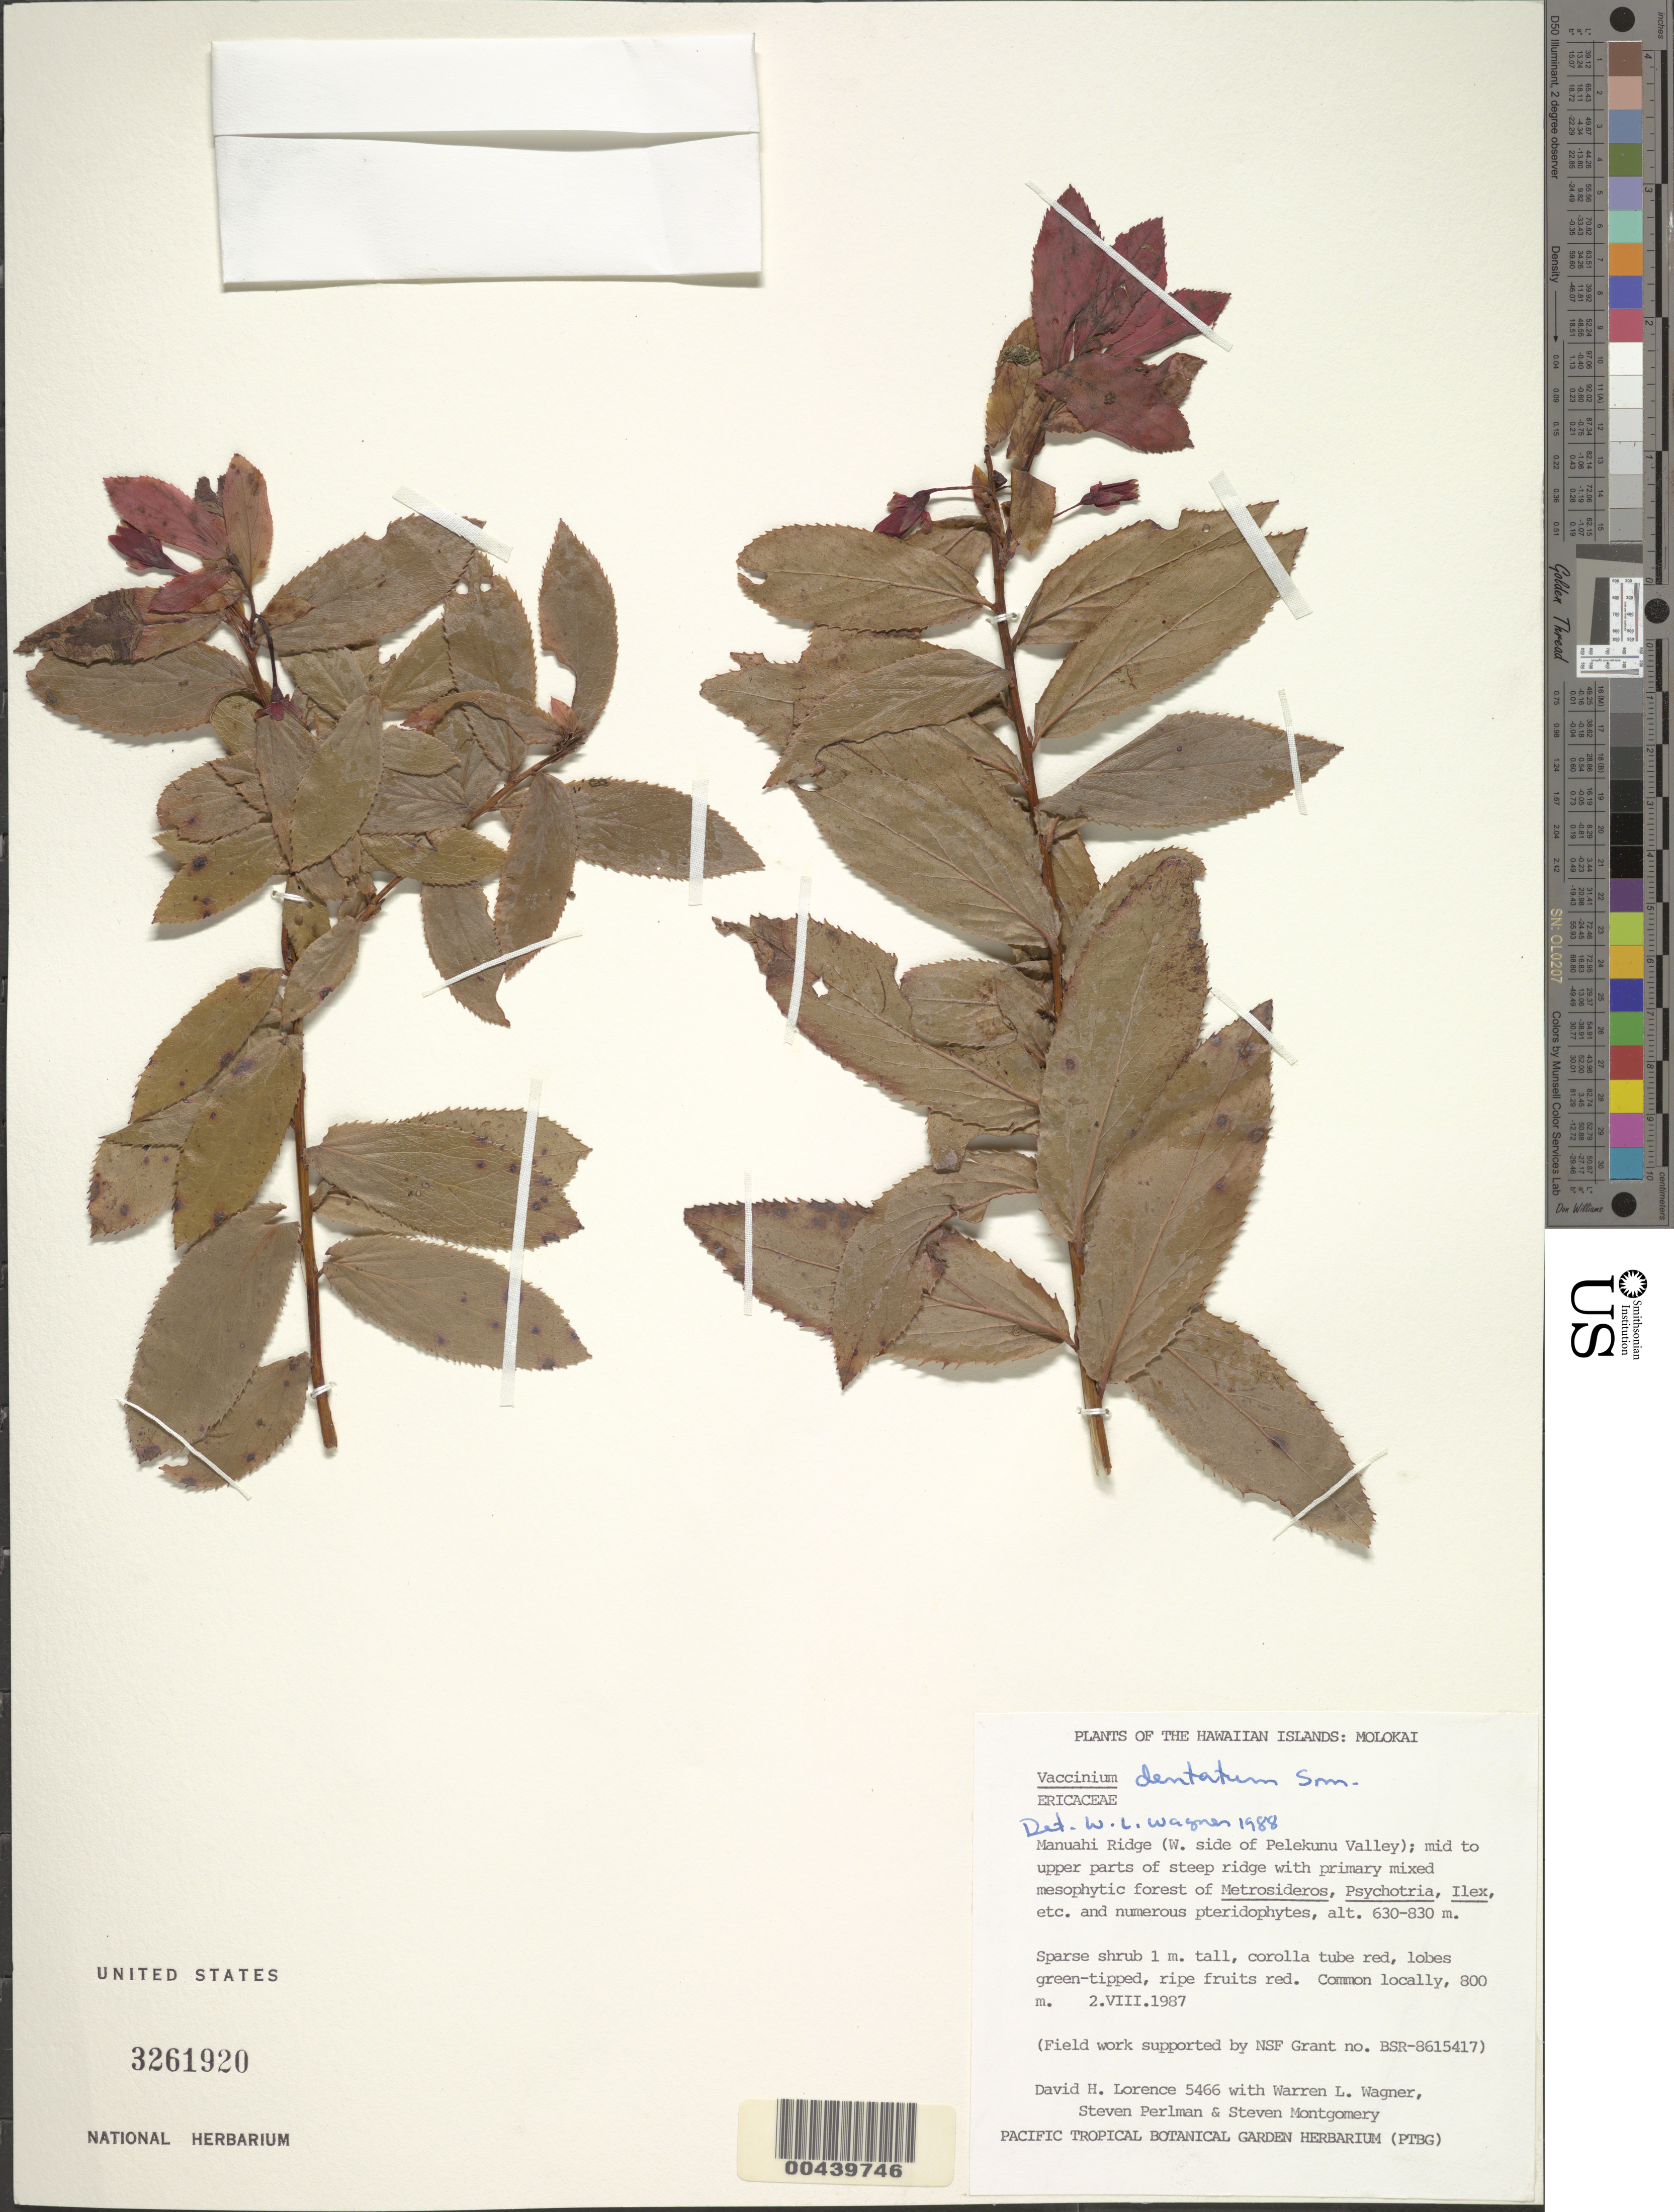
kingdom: Plantae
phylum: Tracheophyta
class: Magnoliopsida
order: Ericales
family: Ericaceae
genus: Vaccinium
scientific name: Vaccinium dentatum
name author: Sm.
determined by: Wagner, W. L., (BOT), Smithsonian Institution - National Museum of Natural History (UNITED STATES)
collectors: D. Lorence, W. L. Wagner, S. P. Perlman & S. Montgomery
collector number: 5466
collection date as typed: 2 Aug 1987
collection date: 1987-08-02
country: United States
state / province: Hawaii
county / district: Maui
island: Moloka'i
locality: Manuahi Ridge ( W side of Pelekunu Valley); mid to upper parts of steep ridge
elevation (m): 630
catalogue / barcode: US 3261920